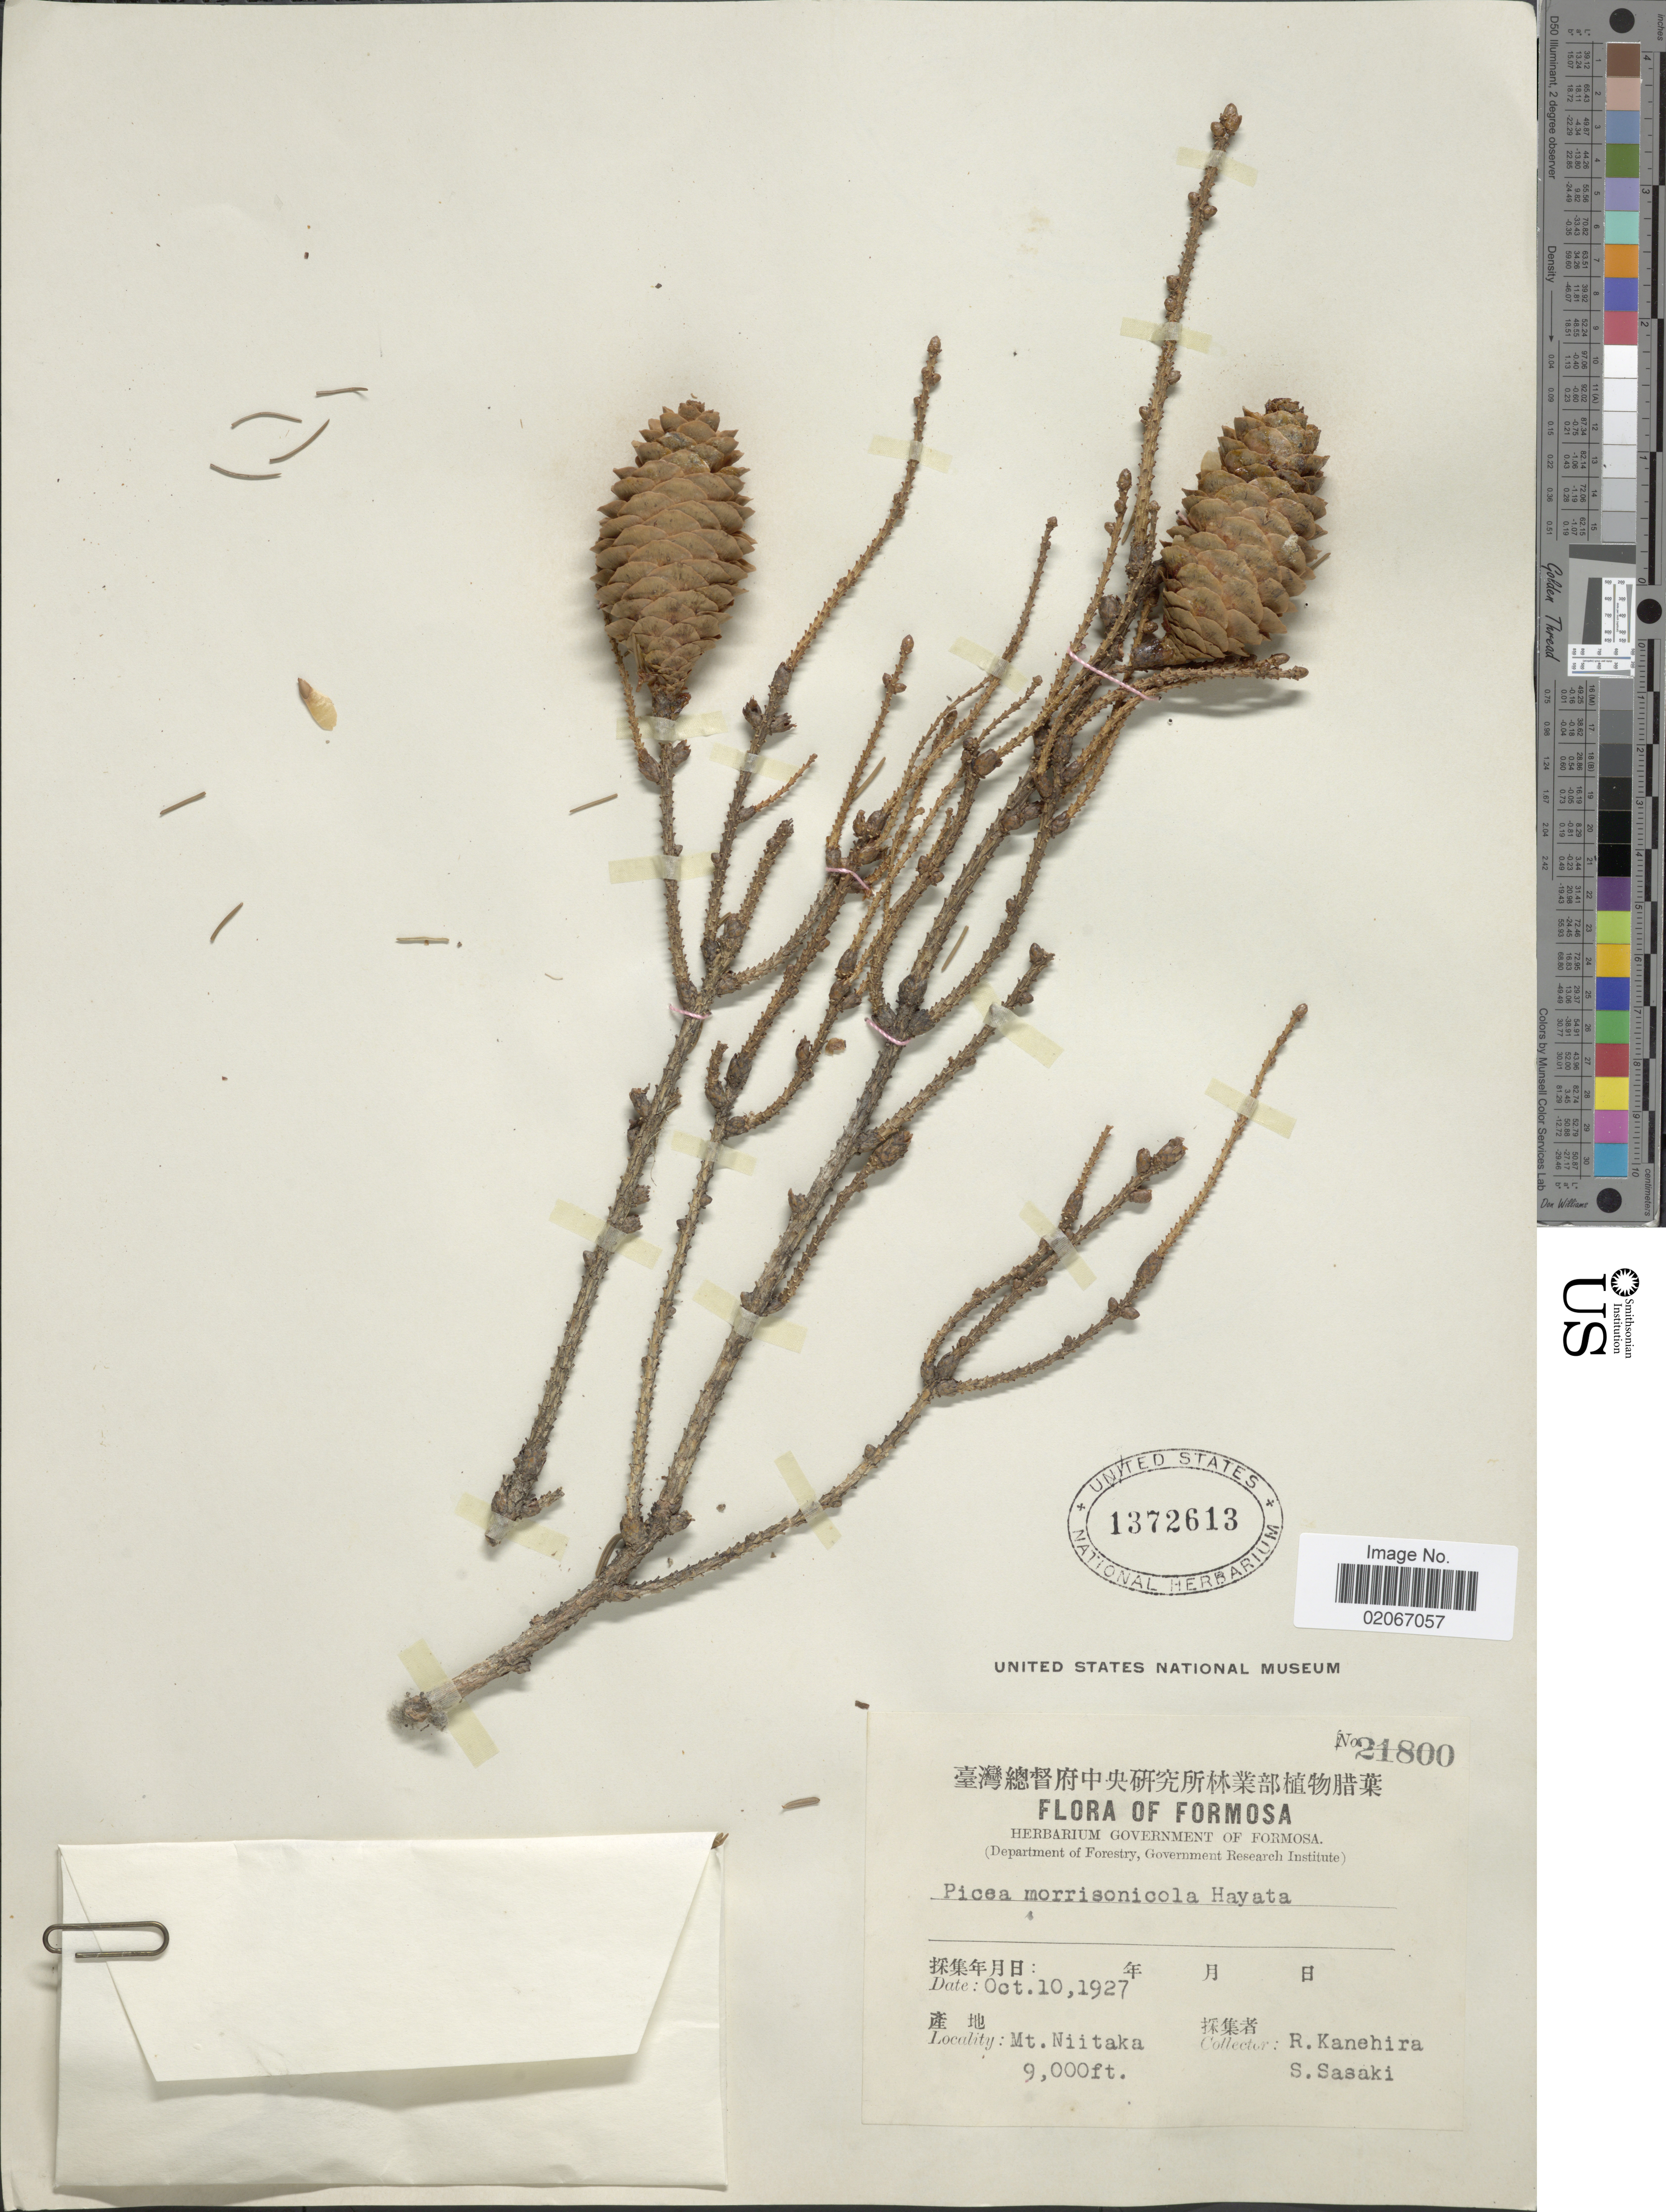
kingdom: Plantae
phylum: Tracheophyta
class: Pinopsida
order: Pinales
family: Pinaceae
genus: Picea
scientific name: Picea morrisonicola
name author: Hayata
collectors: R. Kanehira & S. Sasaki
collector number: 21800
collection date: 1927-10-10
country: Taiwan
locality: Mt. Niitaka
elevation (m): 2743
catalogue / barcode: US 1372613